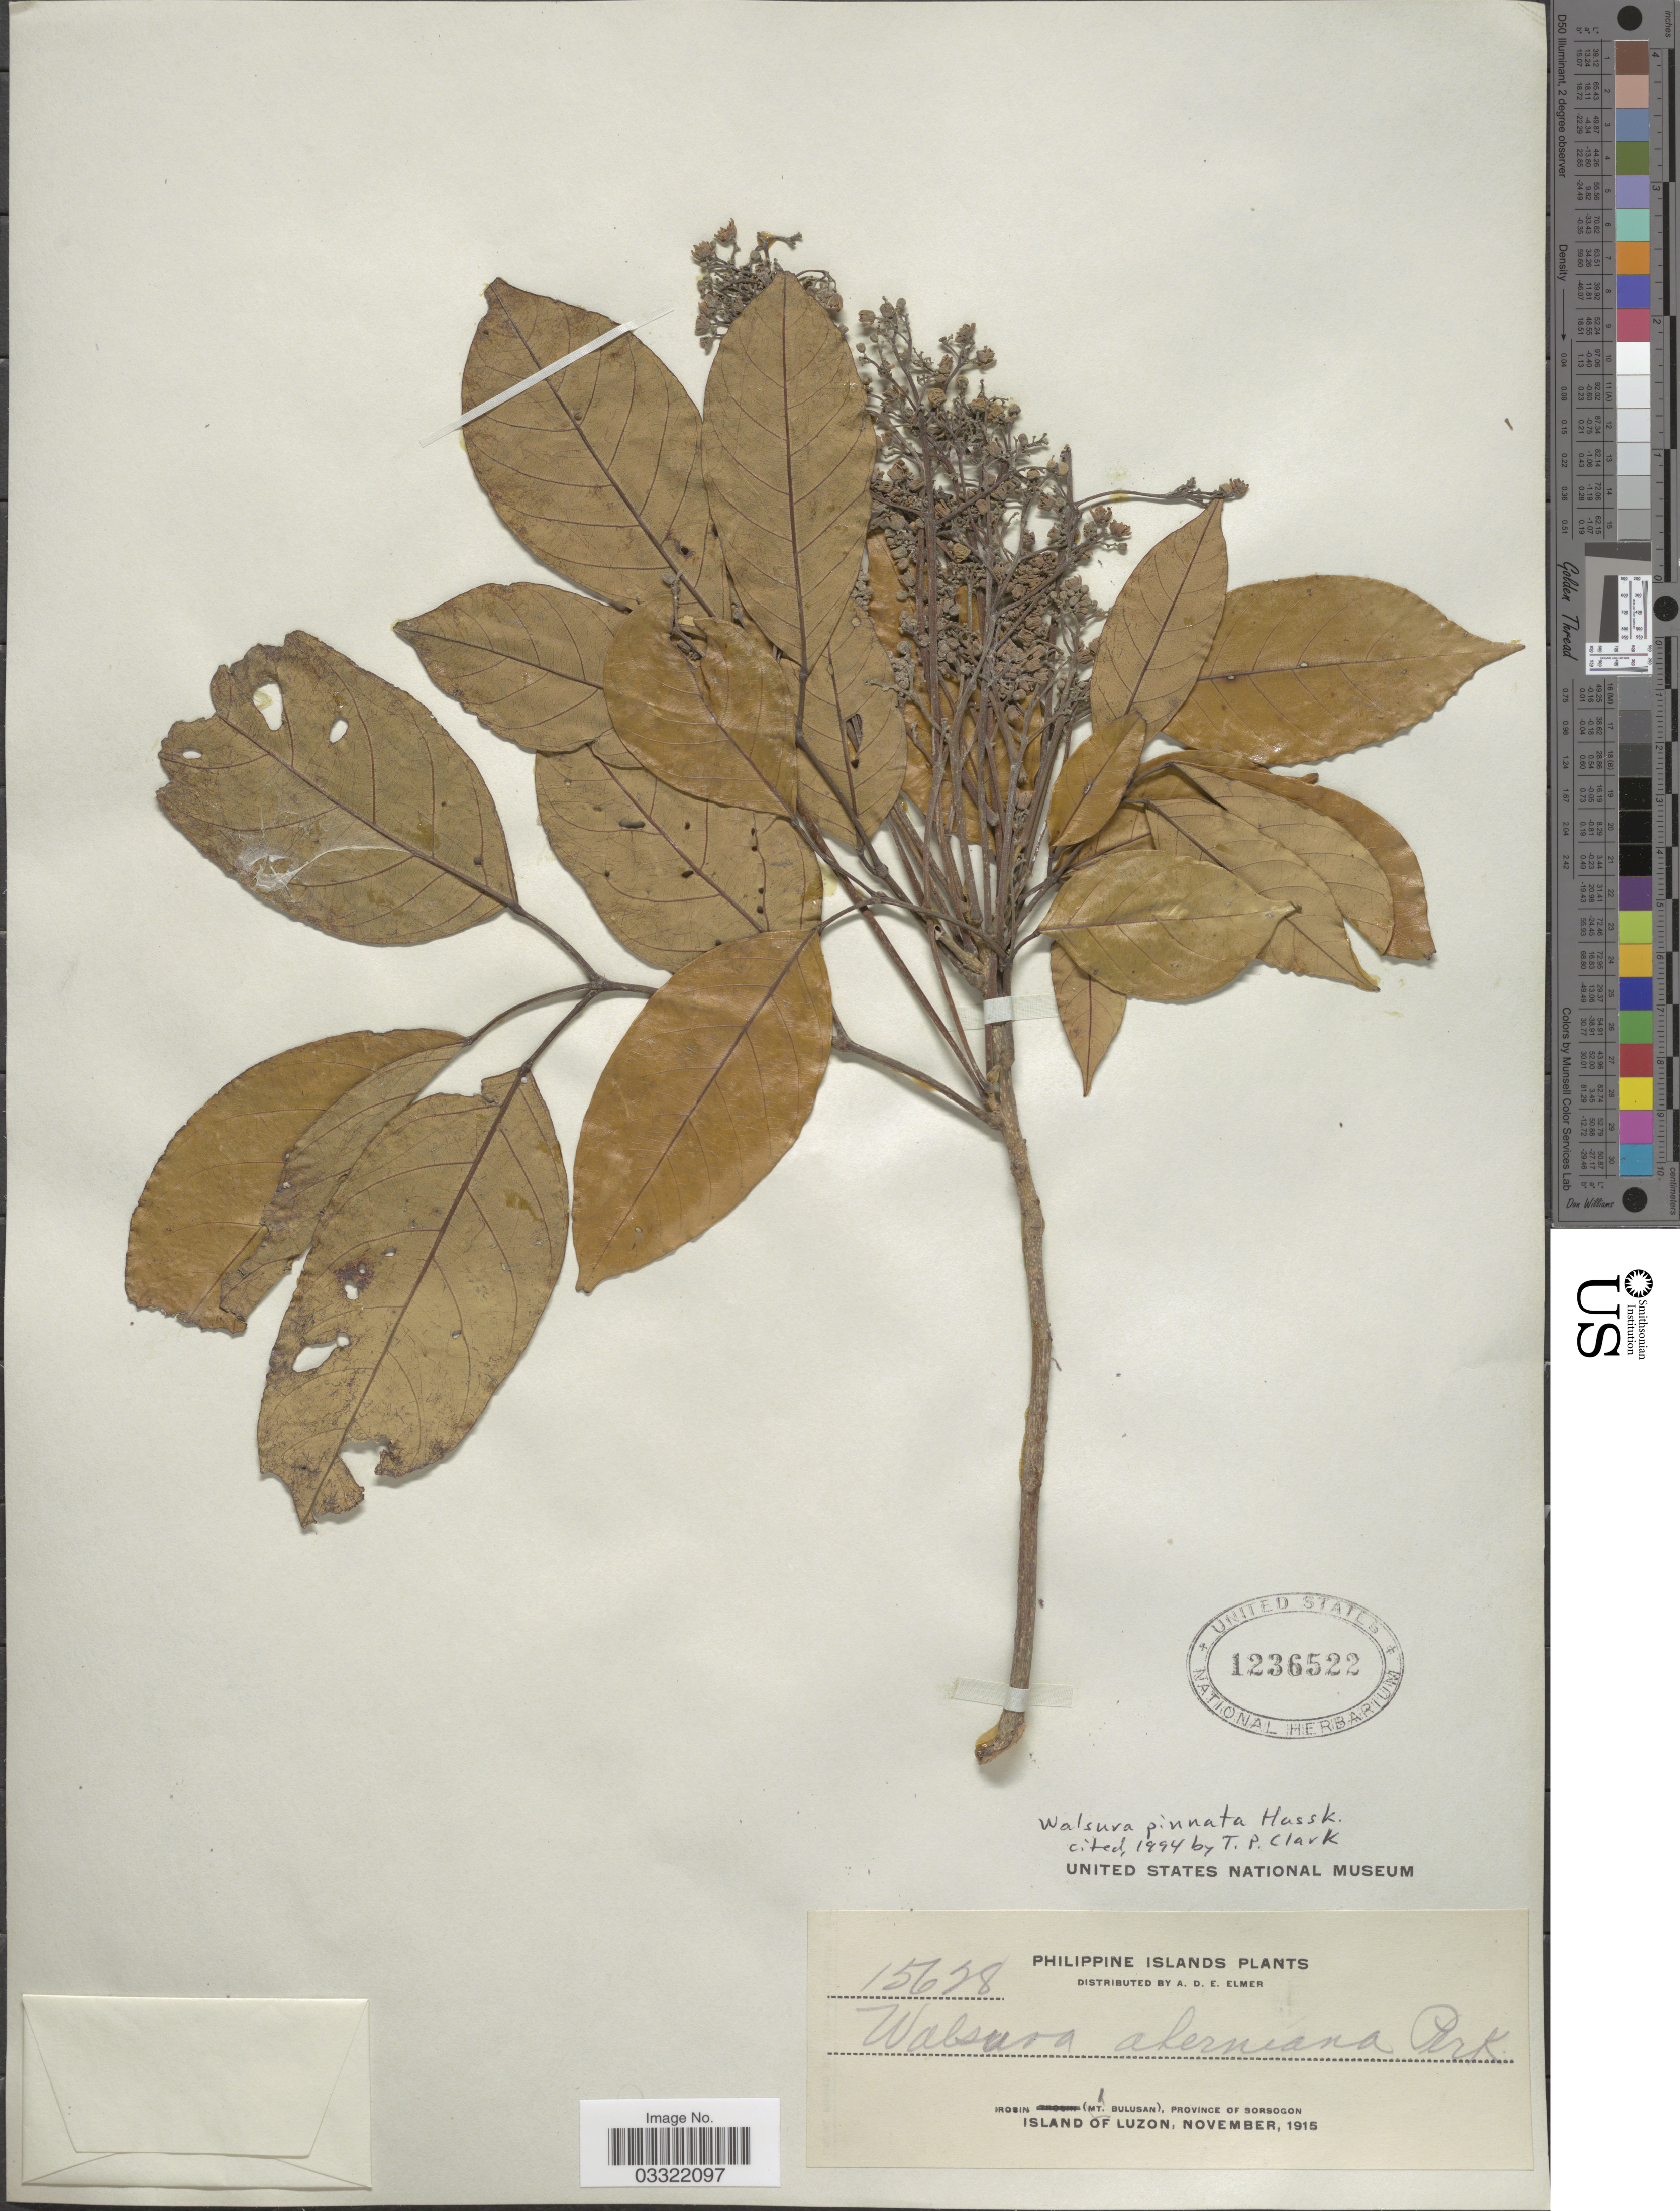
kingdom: Plantae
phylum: Tracheophyta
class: Magnoliopsida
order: Sapindales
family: Meliaceae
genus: Walsura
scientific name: Walsura pinnata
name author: Hassk.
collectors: A. D. E. Elmer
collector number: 15628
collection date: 1915-11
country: Philippines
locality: Irosin (Mt. Bulusan), Province of Sorsogon, Island of Luzon.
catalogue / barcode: US 1236522